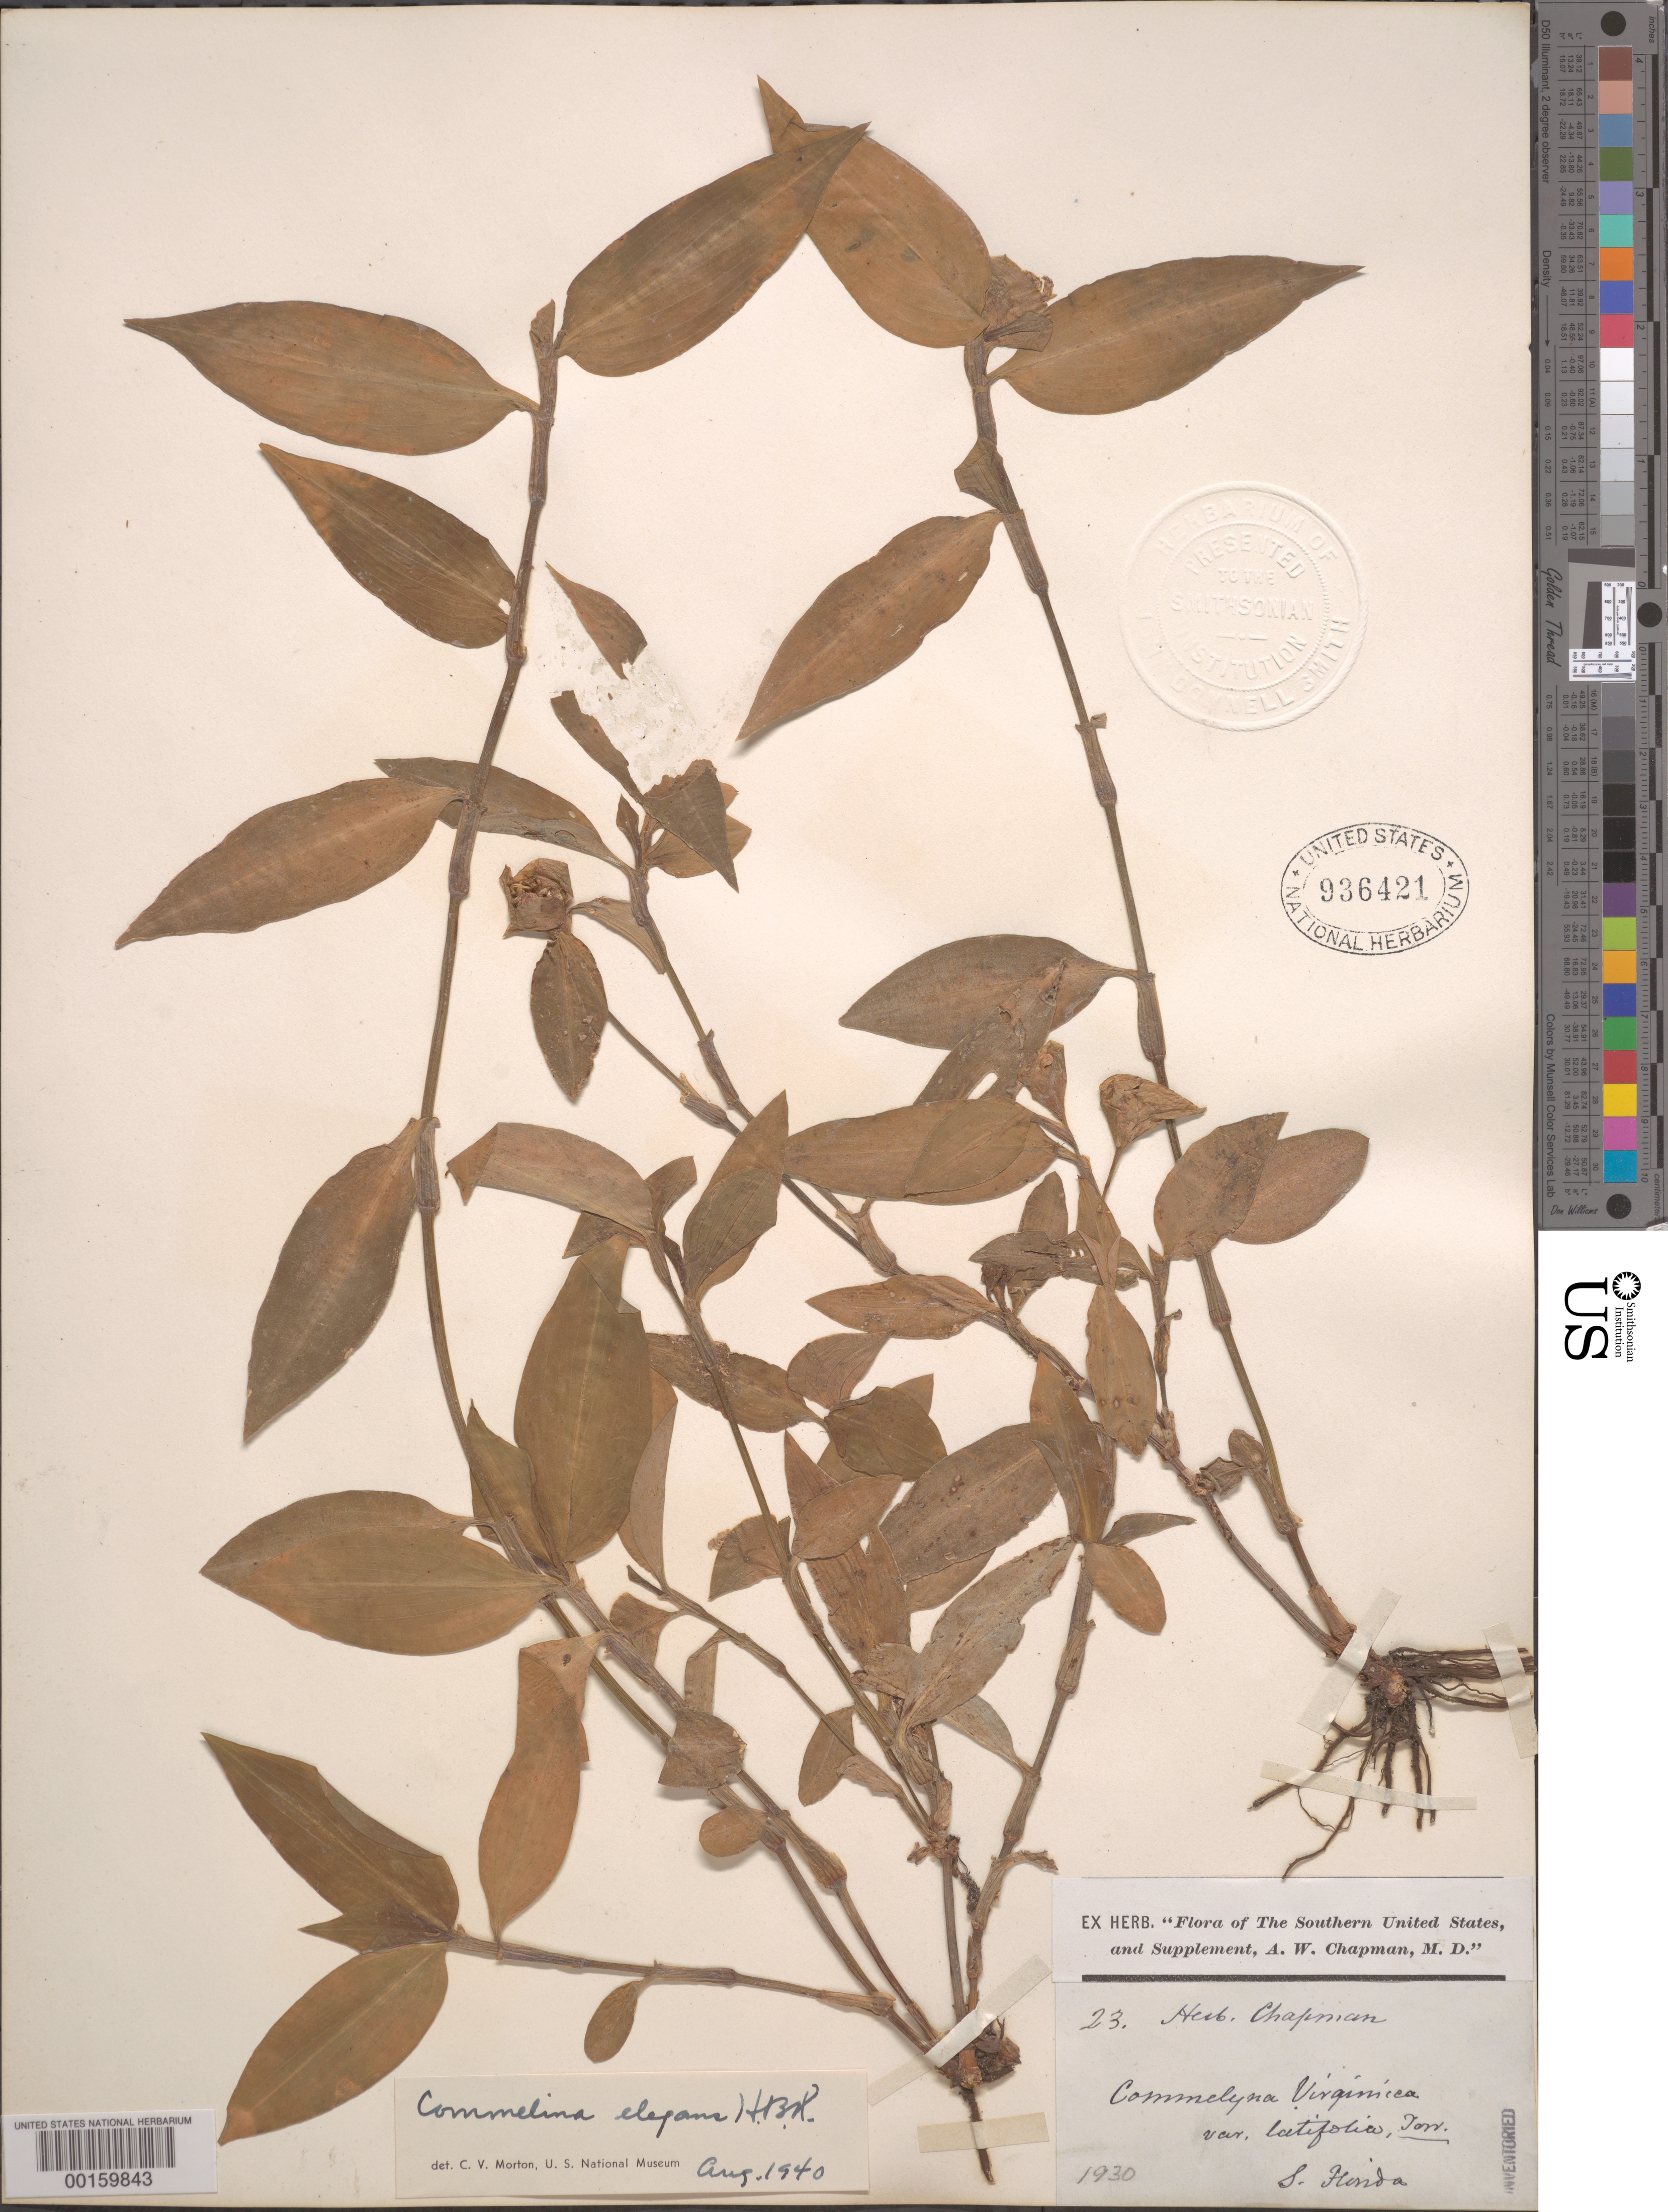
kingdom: Plantae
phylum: Tracheophyta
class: Liliopsida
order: Commelinales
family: Commelinaceae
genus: Commelina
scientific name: Commelina erecta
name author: L.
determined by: Morton, C. V.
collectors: A. W. Chapman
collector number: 23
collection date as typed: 1930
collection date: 1930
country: United States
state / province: Florida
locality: Southern florida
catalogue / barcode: US 936421